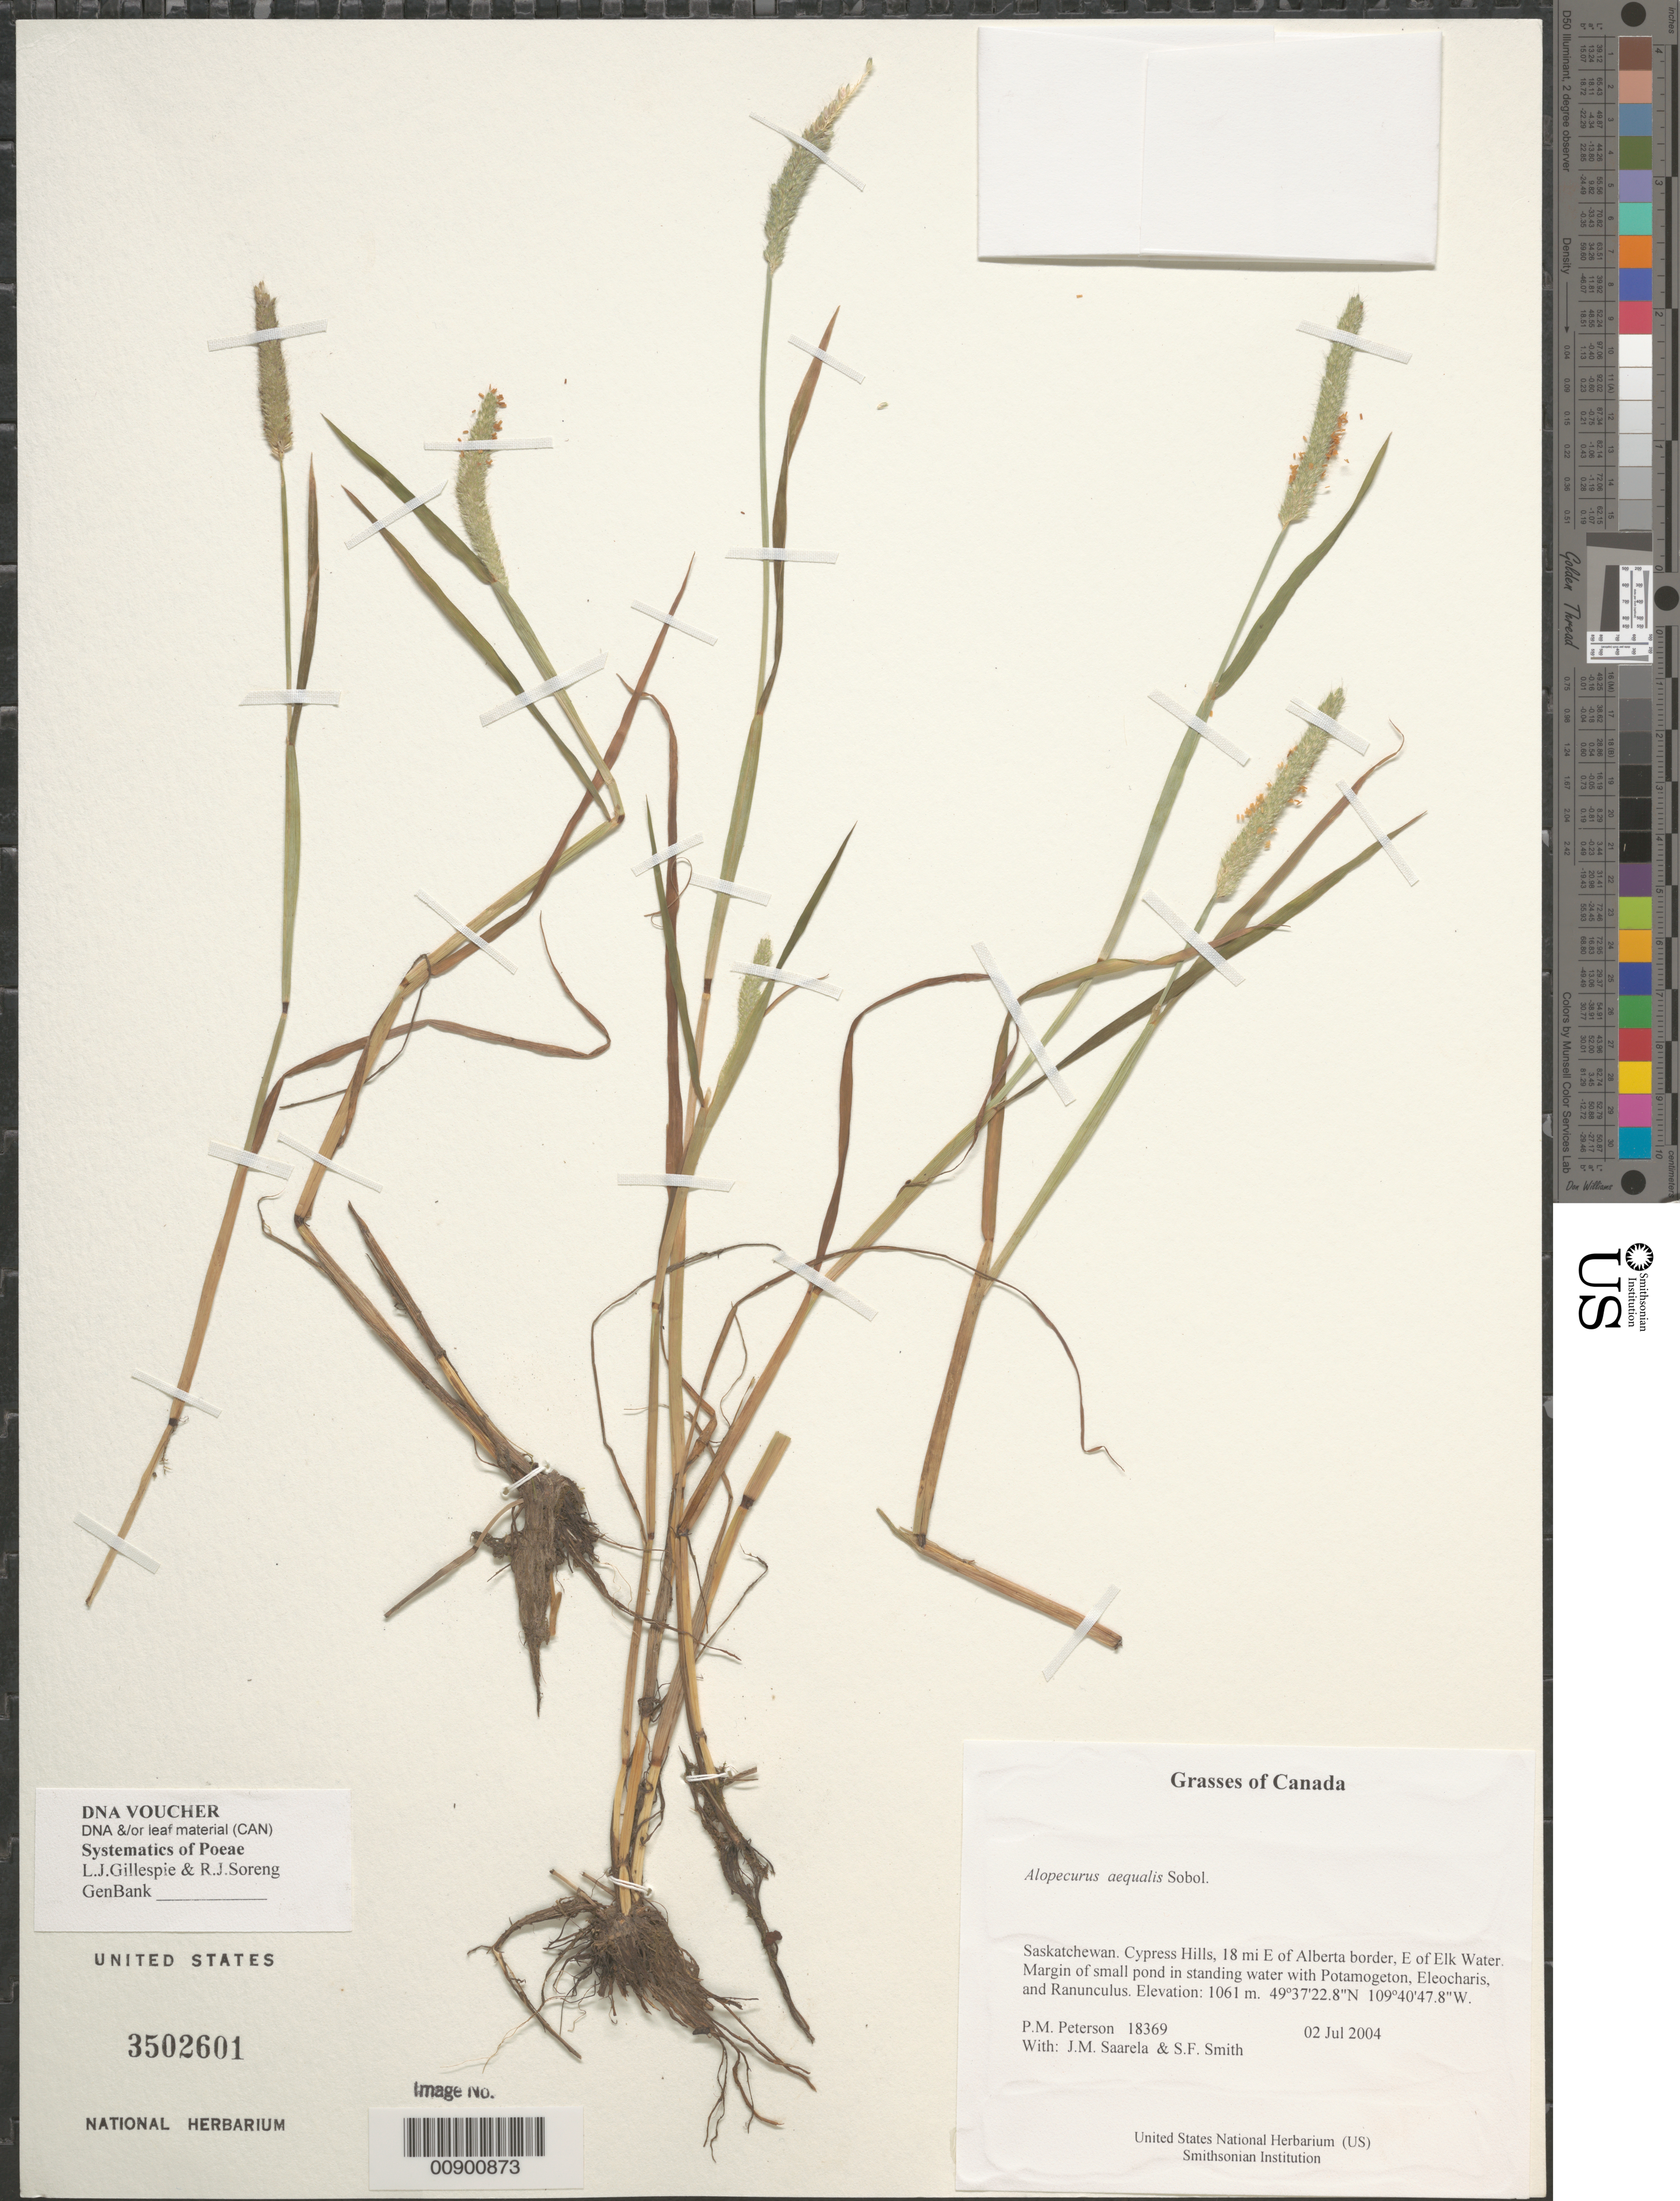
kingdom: Plantae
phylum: Tracheophyta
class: Liliopsida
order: Poales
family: Poaceae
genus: Alopecurus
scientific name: Alopecurus aequalis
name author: Sobol.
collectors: P. M. Peterson, J. Saarela & S.F. Smith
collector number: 18369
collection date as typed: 02 Jul 2004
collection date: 2004-07-02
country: Canada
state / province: Saskatchewan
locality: Cypress Hills, 18 mi E of Alberta border, E of Elk Water. Margin of small pond in standing water with Potamogeton, Eleocharis, and Ranunculus.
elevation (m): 1061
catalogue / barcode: US 3502601